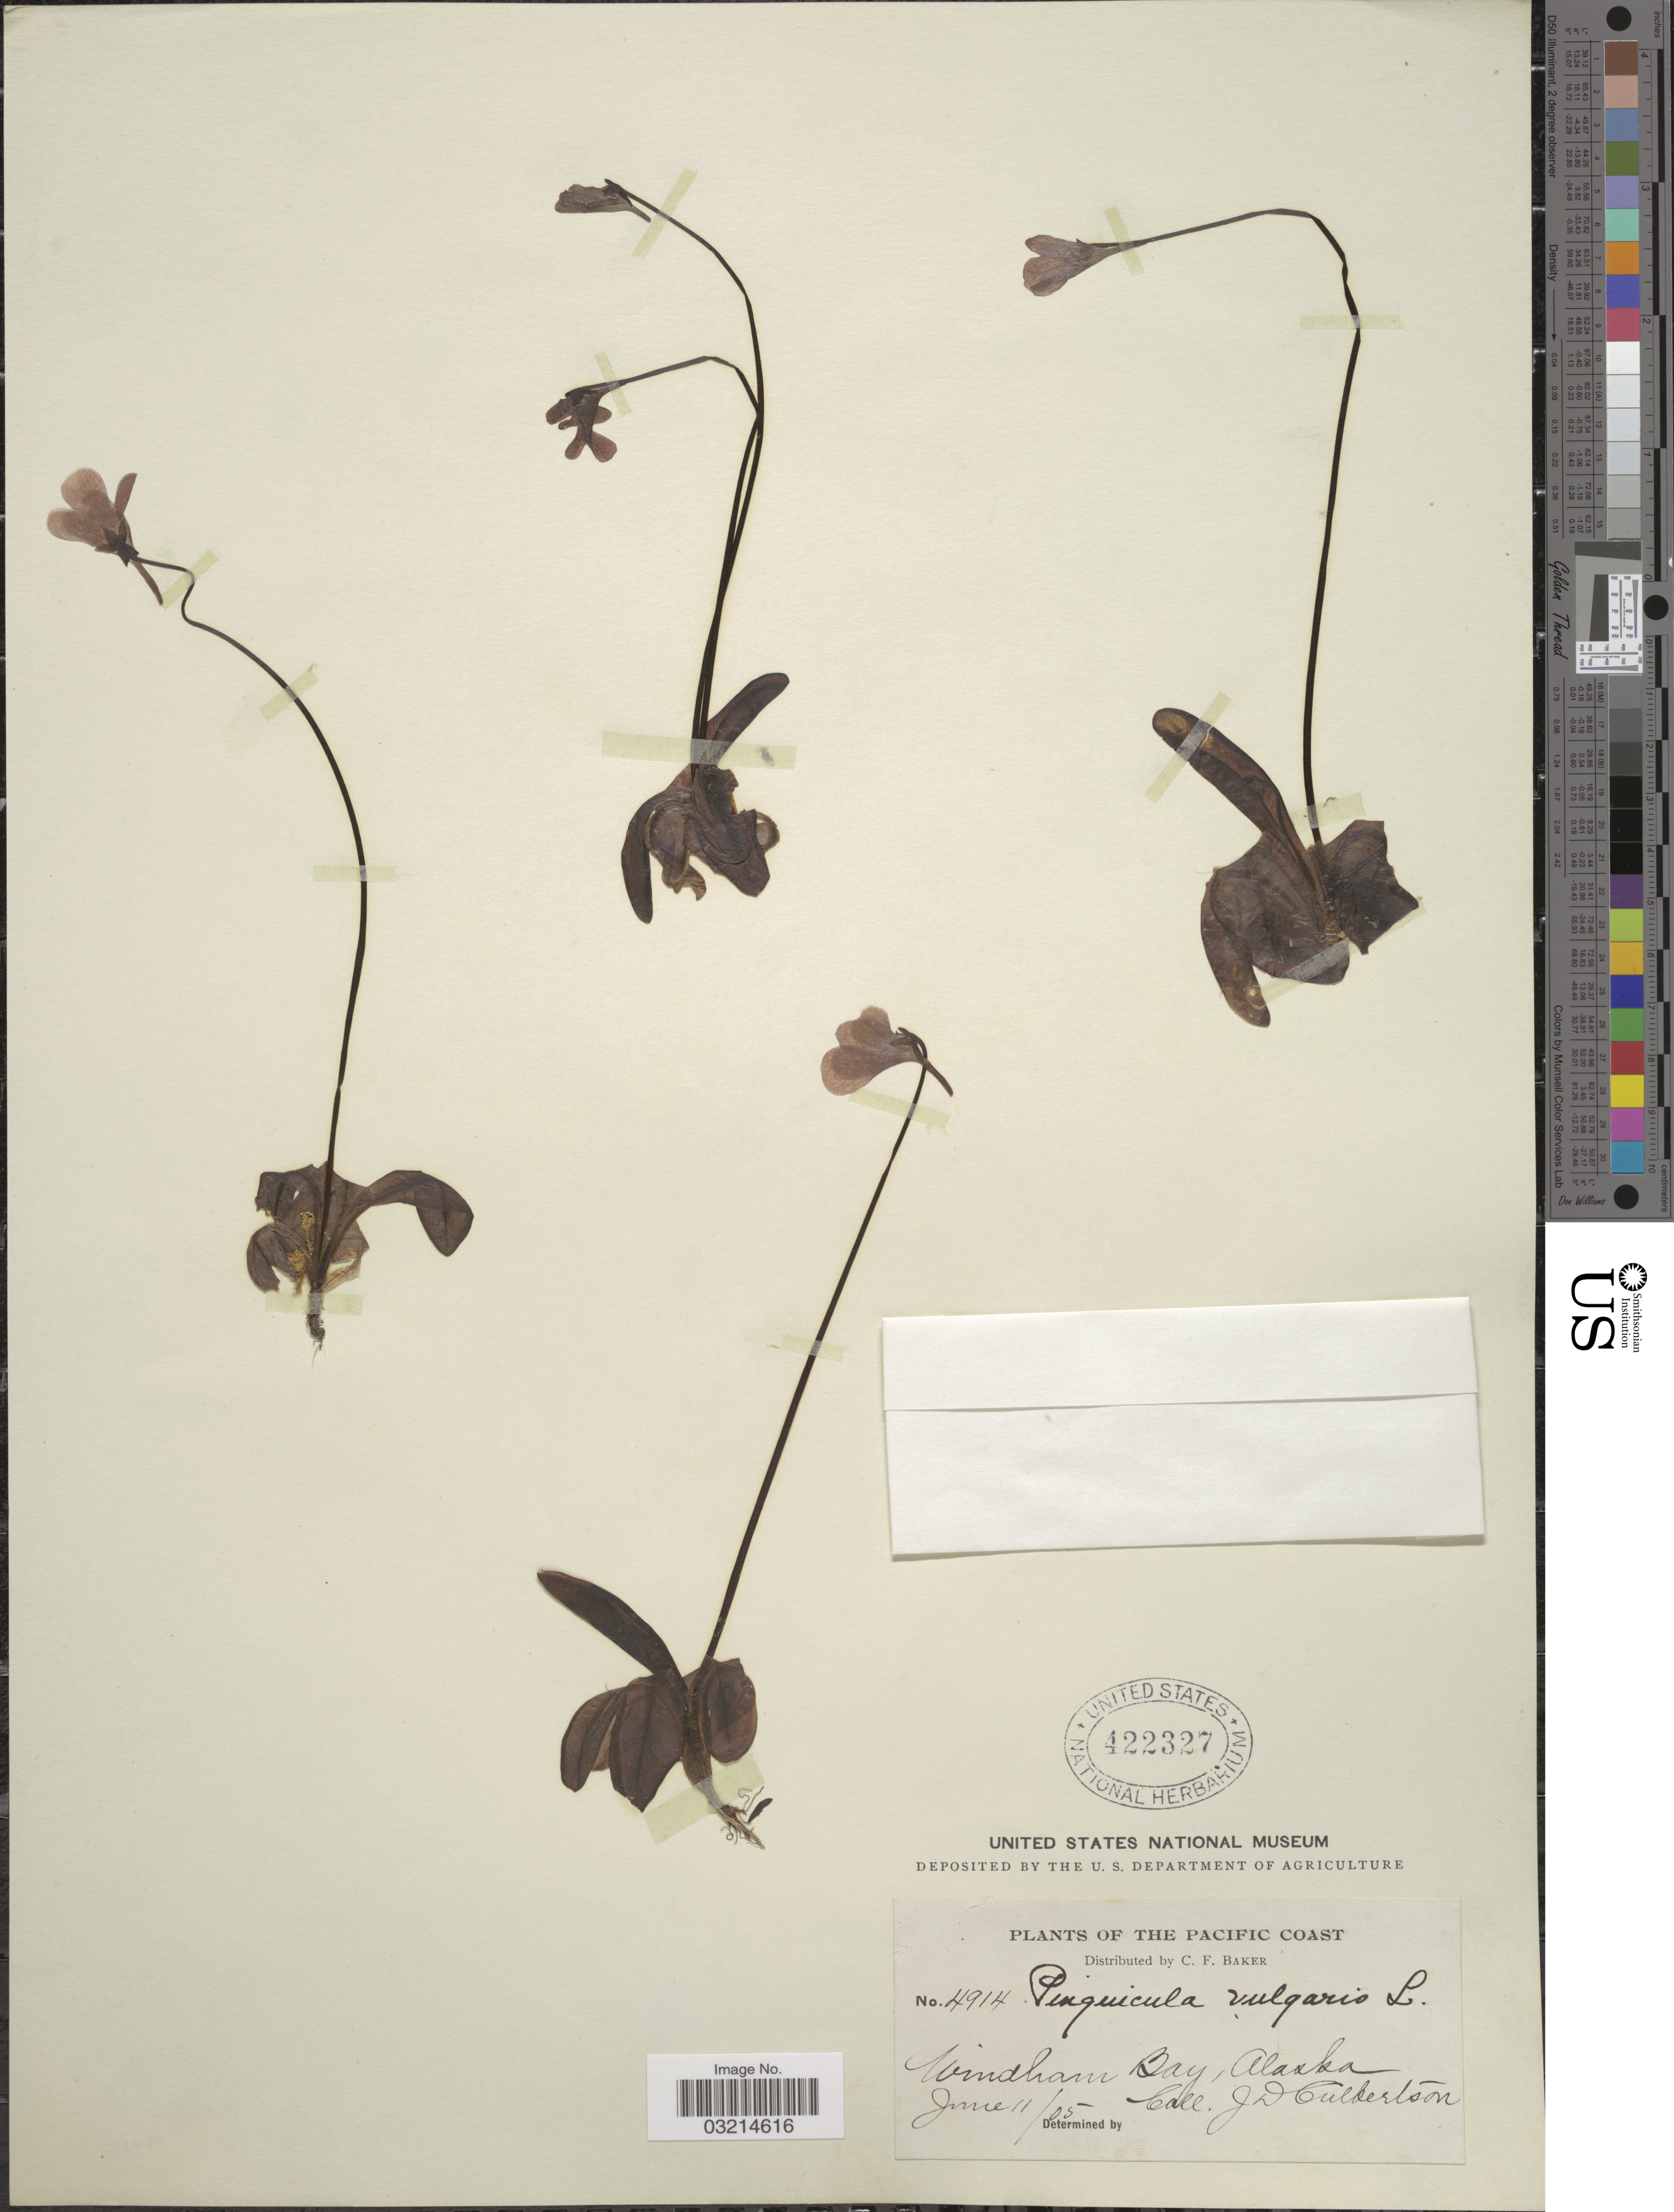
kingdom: Plantae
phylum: Tracheophyta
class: Magnoliopsida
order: Lamiales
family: Lentibulariaceae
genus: Pinguicula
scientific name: Pinguicula vulgaris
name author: L.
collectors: J. Culbertson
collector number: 4914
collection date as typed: Transcribed d/m/y: 11/6/5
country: United States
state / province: Alaska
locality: The Pacific Coast, Windham Bay.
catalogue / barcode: US 422327